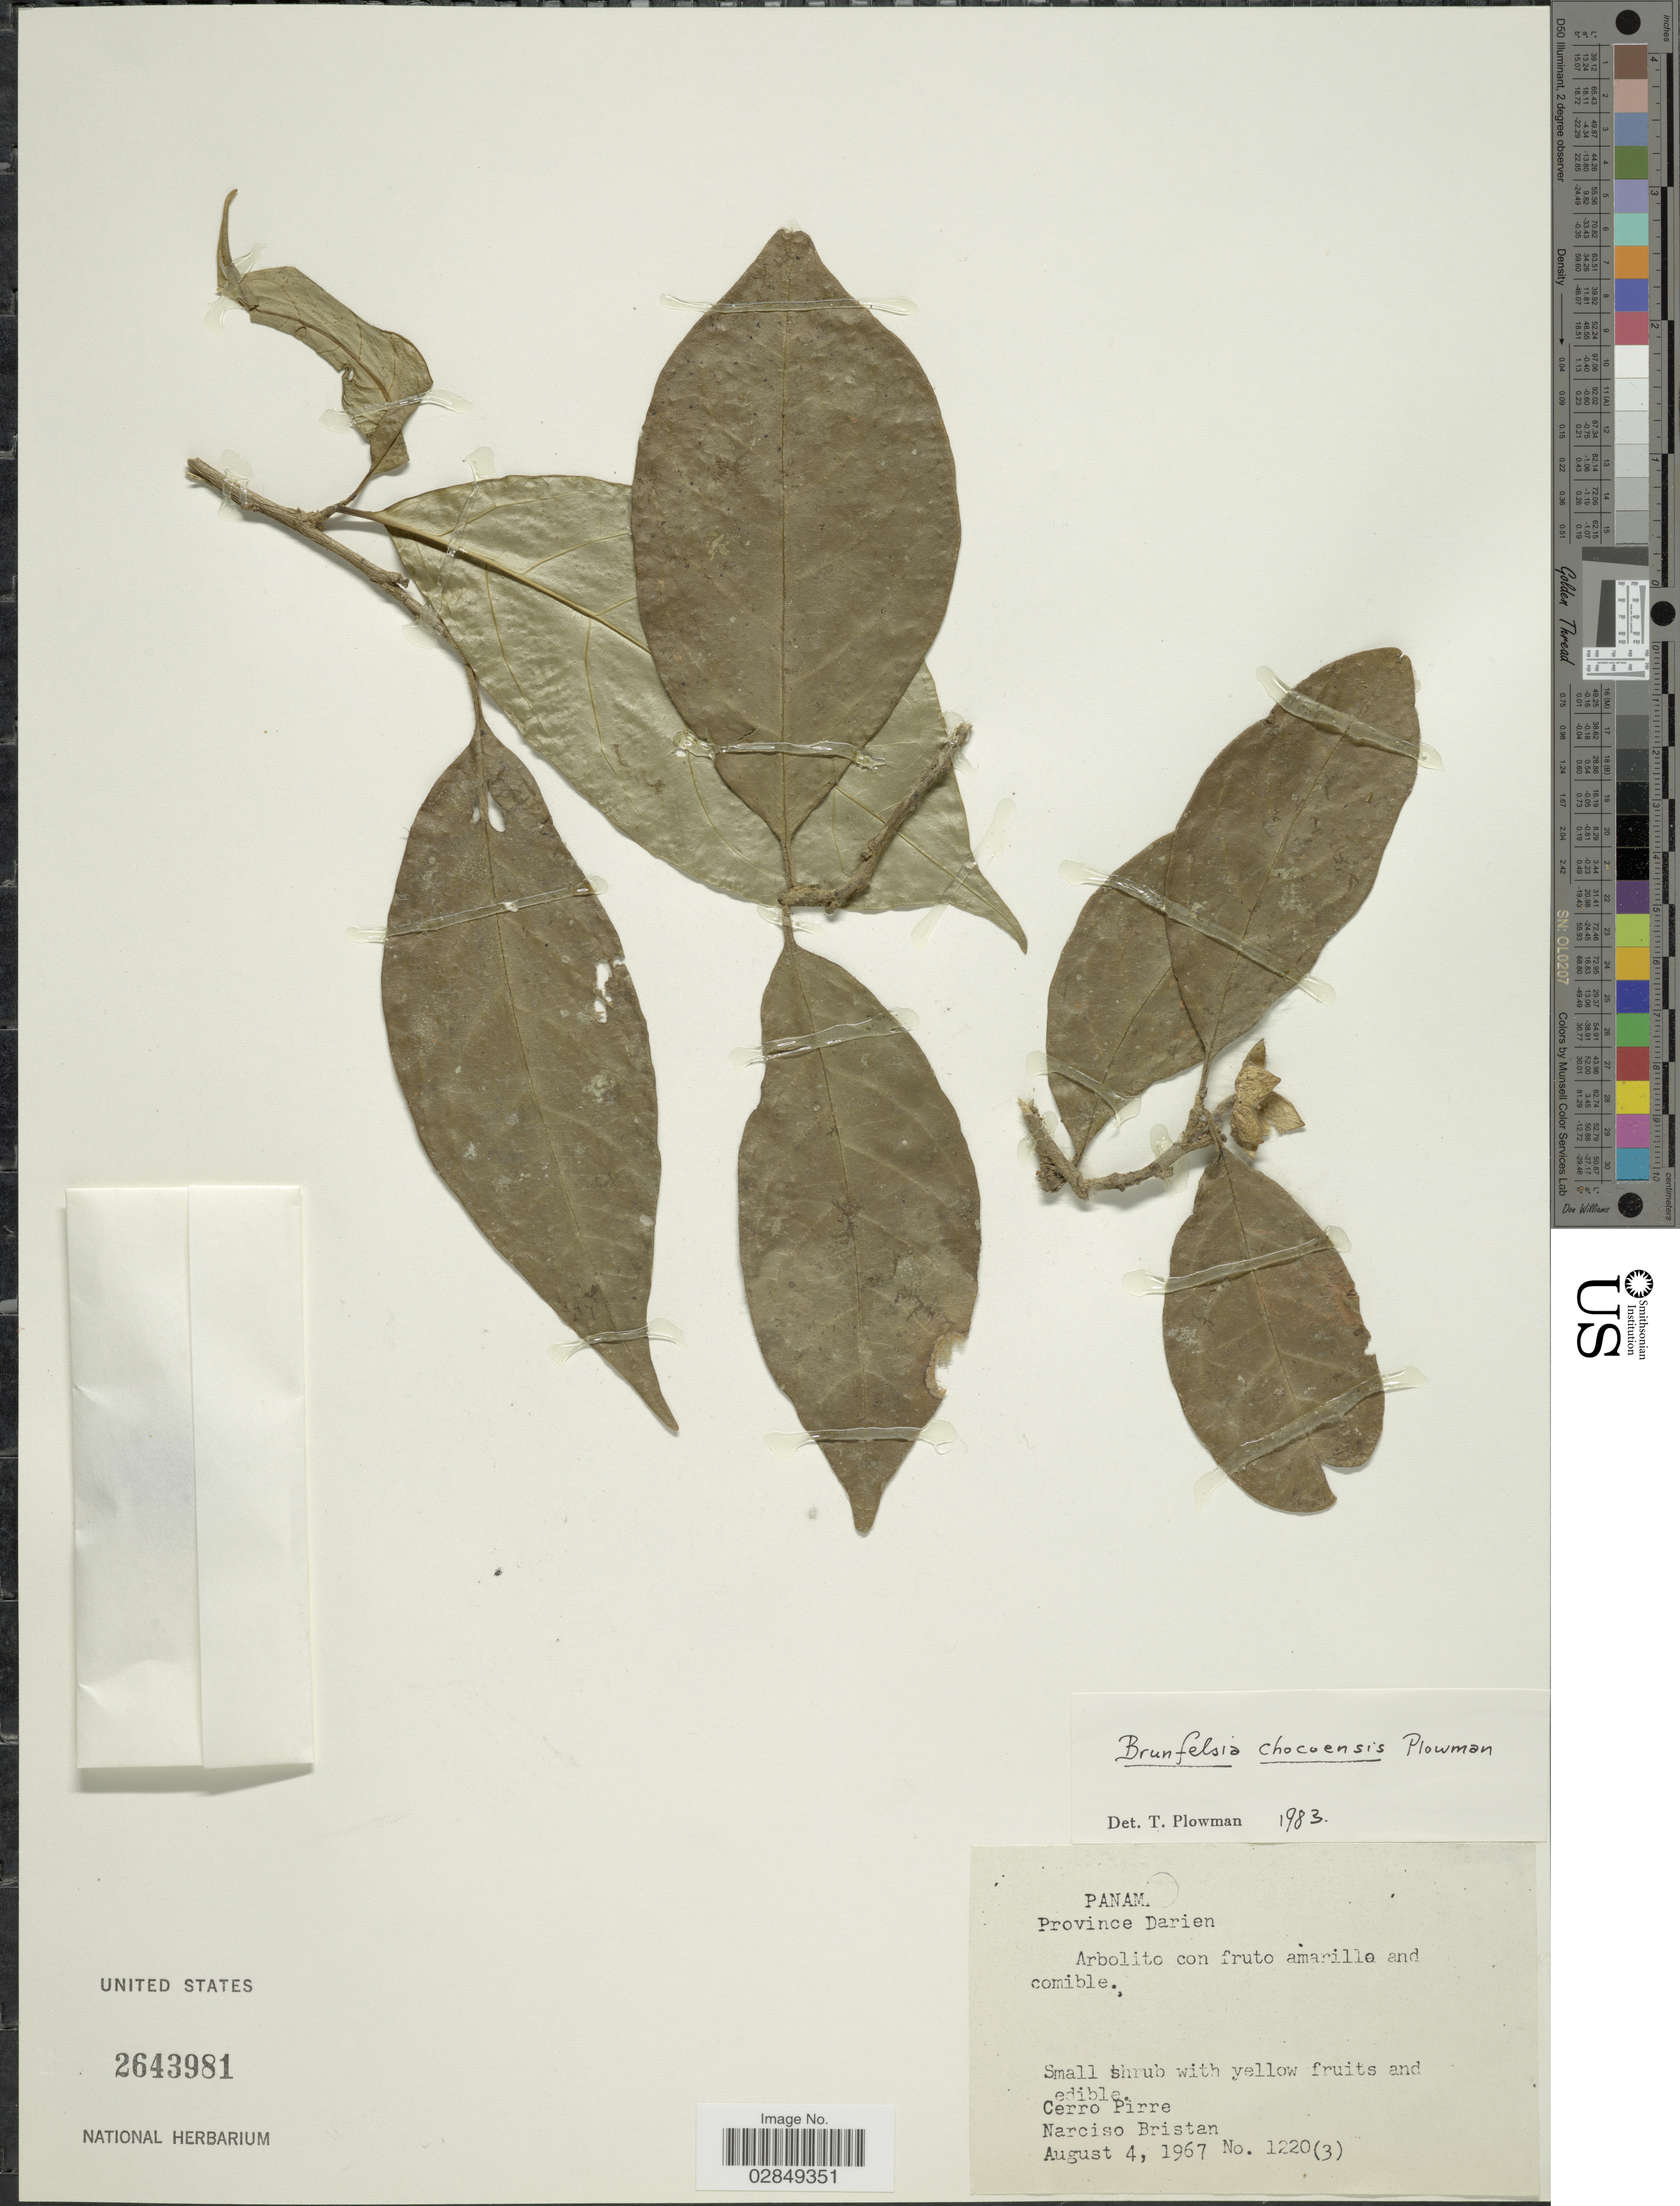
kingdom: Plantae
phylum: Tracheophyta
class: Magnoliopsida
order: Solanales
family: Solanaceae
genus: Brunfelsia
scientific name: Brunfelsia chocoensis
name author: Plowman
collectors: N. Bristan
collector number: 1220(3)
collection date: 1967-08-04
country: Panama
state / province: Darién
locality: Cerro Pirre.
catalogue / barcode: US 2643981